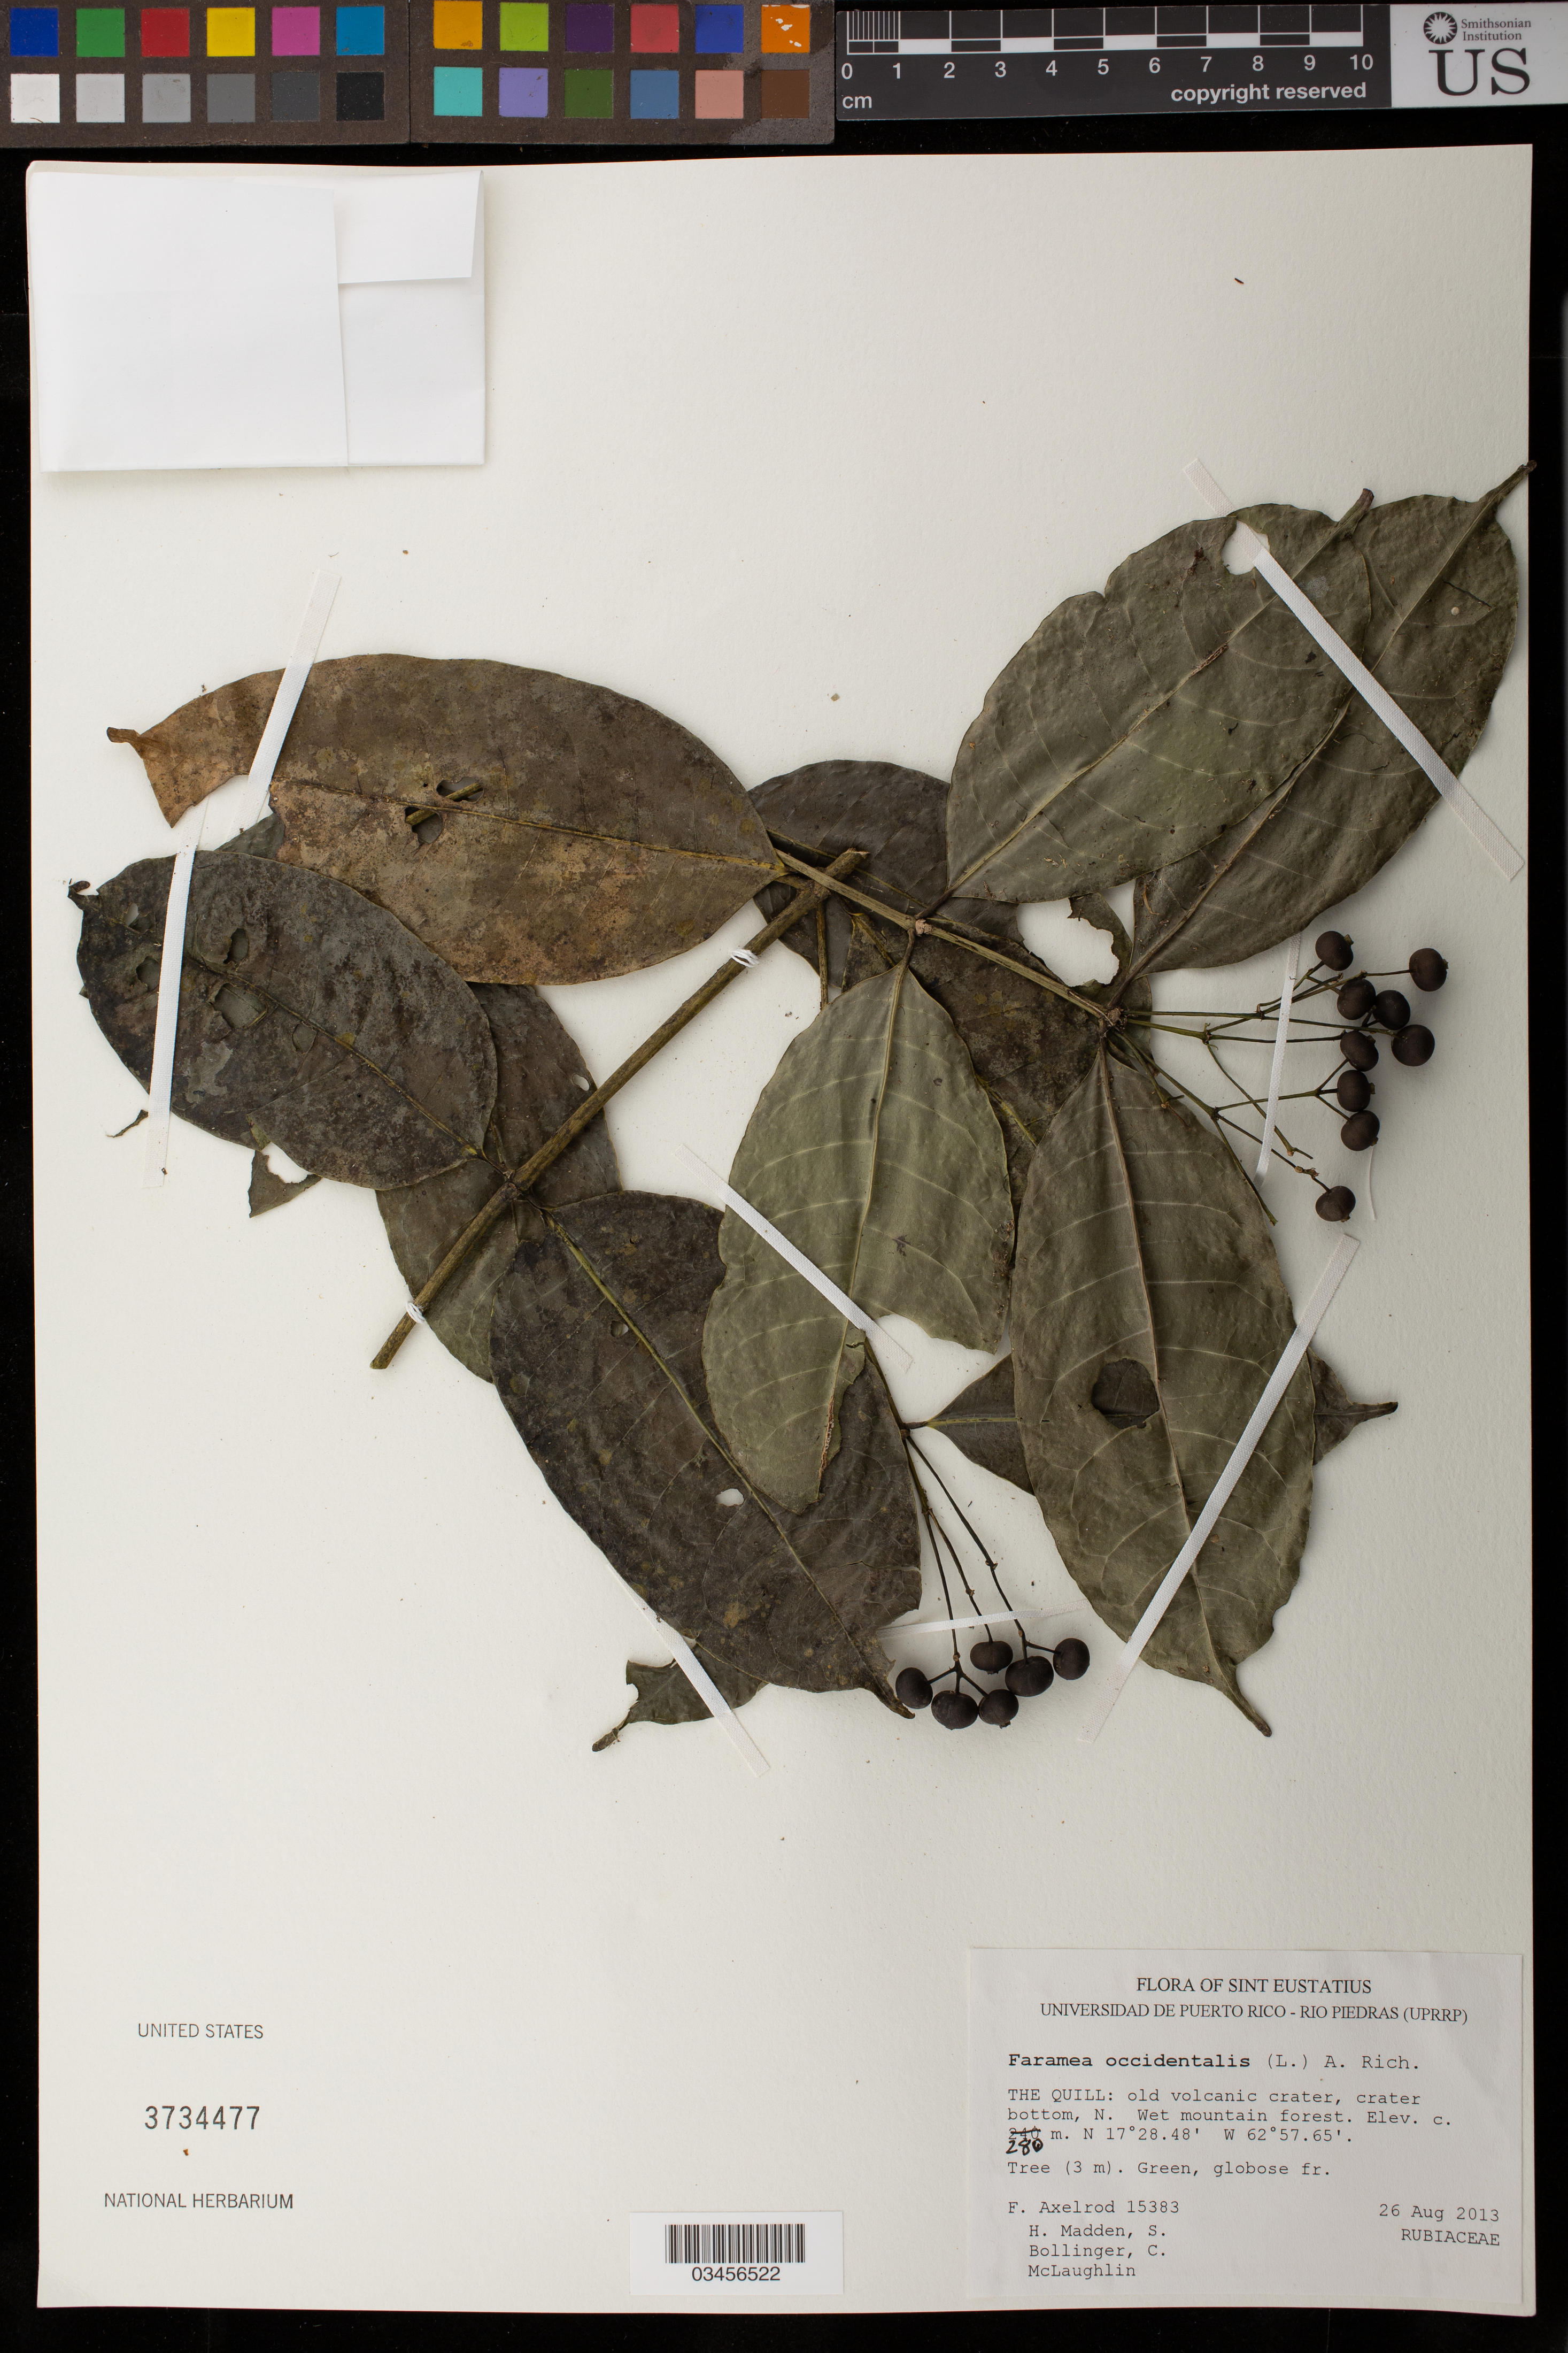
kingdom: Plantae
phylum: Tracheophyta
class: Magnoliopsida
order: Caryophyllales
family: Polygonaceae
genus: Fallopia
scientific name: Fallopia convolvulus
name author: (L.) Á. Löve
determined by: Kim, Sang-Tae; Park, Chong-wook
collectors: S. E. Wolff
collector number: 632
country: United States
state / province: Texas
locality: Central, Near Temple, Bell County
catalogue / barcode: US 1623927